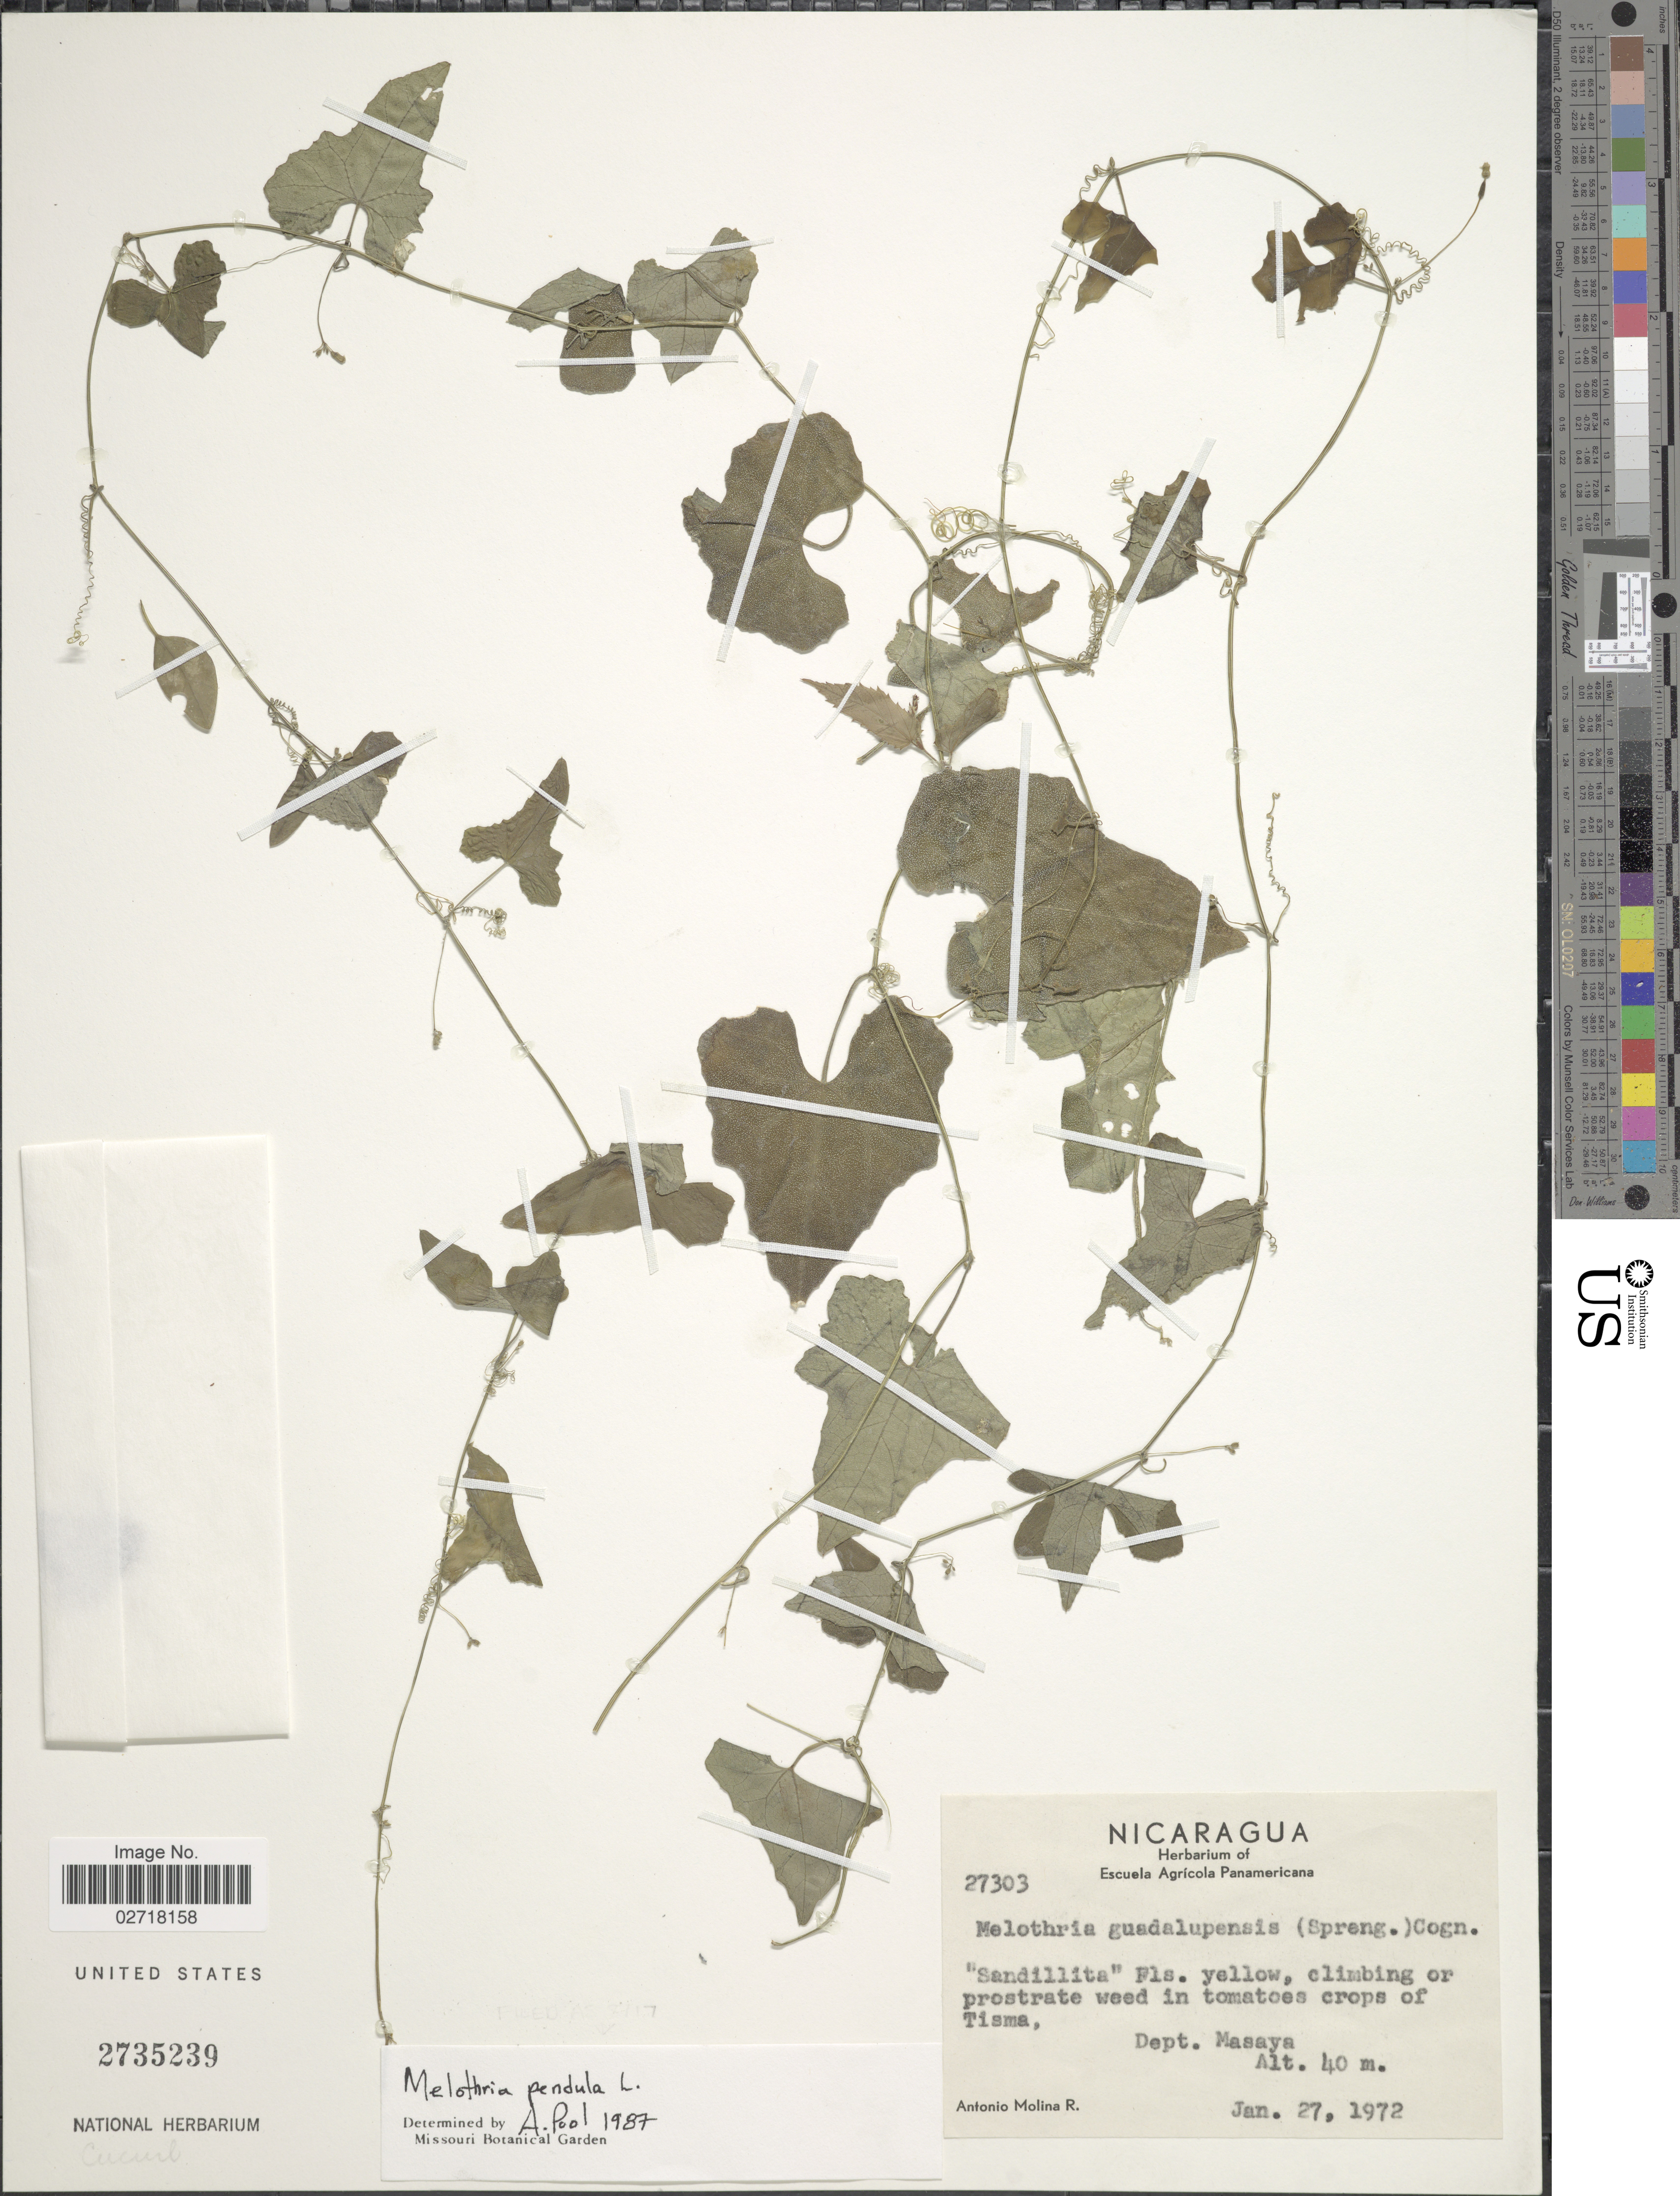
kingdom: Plantae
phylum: Tracheophyta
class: Magnoliopsida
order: Cucurbitales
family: Cucurbitaceae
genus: Melothria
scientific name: Melothria pendula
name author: L.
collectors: A. Molina R.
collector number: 27303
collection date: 1972-01-27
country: Nicaragua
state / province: Masaya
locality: Crops of Tisma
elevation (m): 40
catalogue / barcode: US 2735239